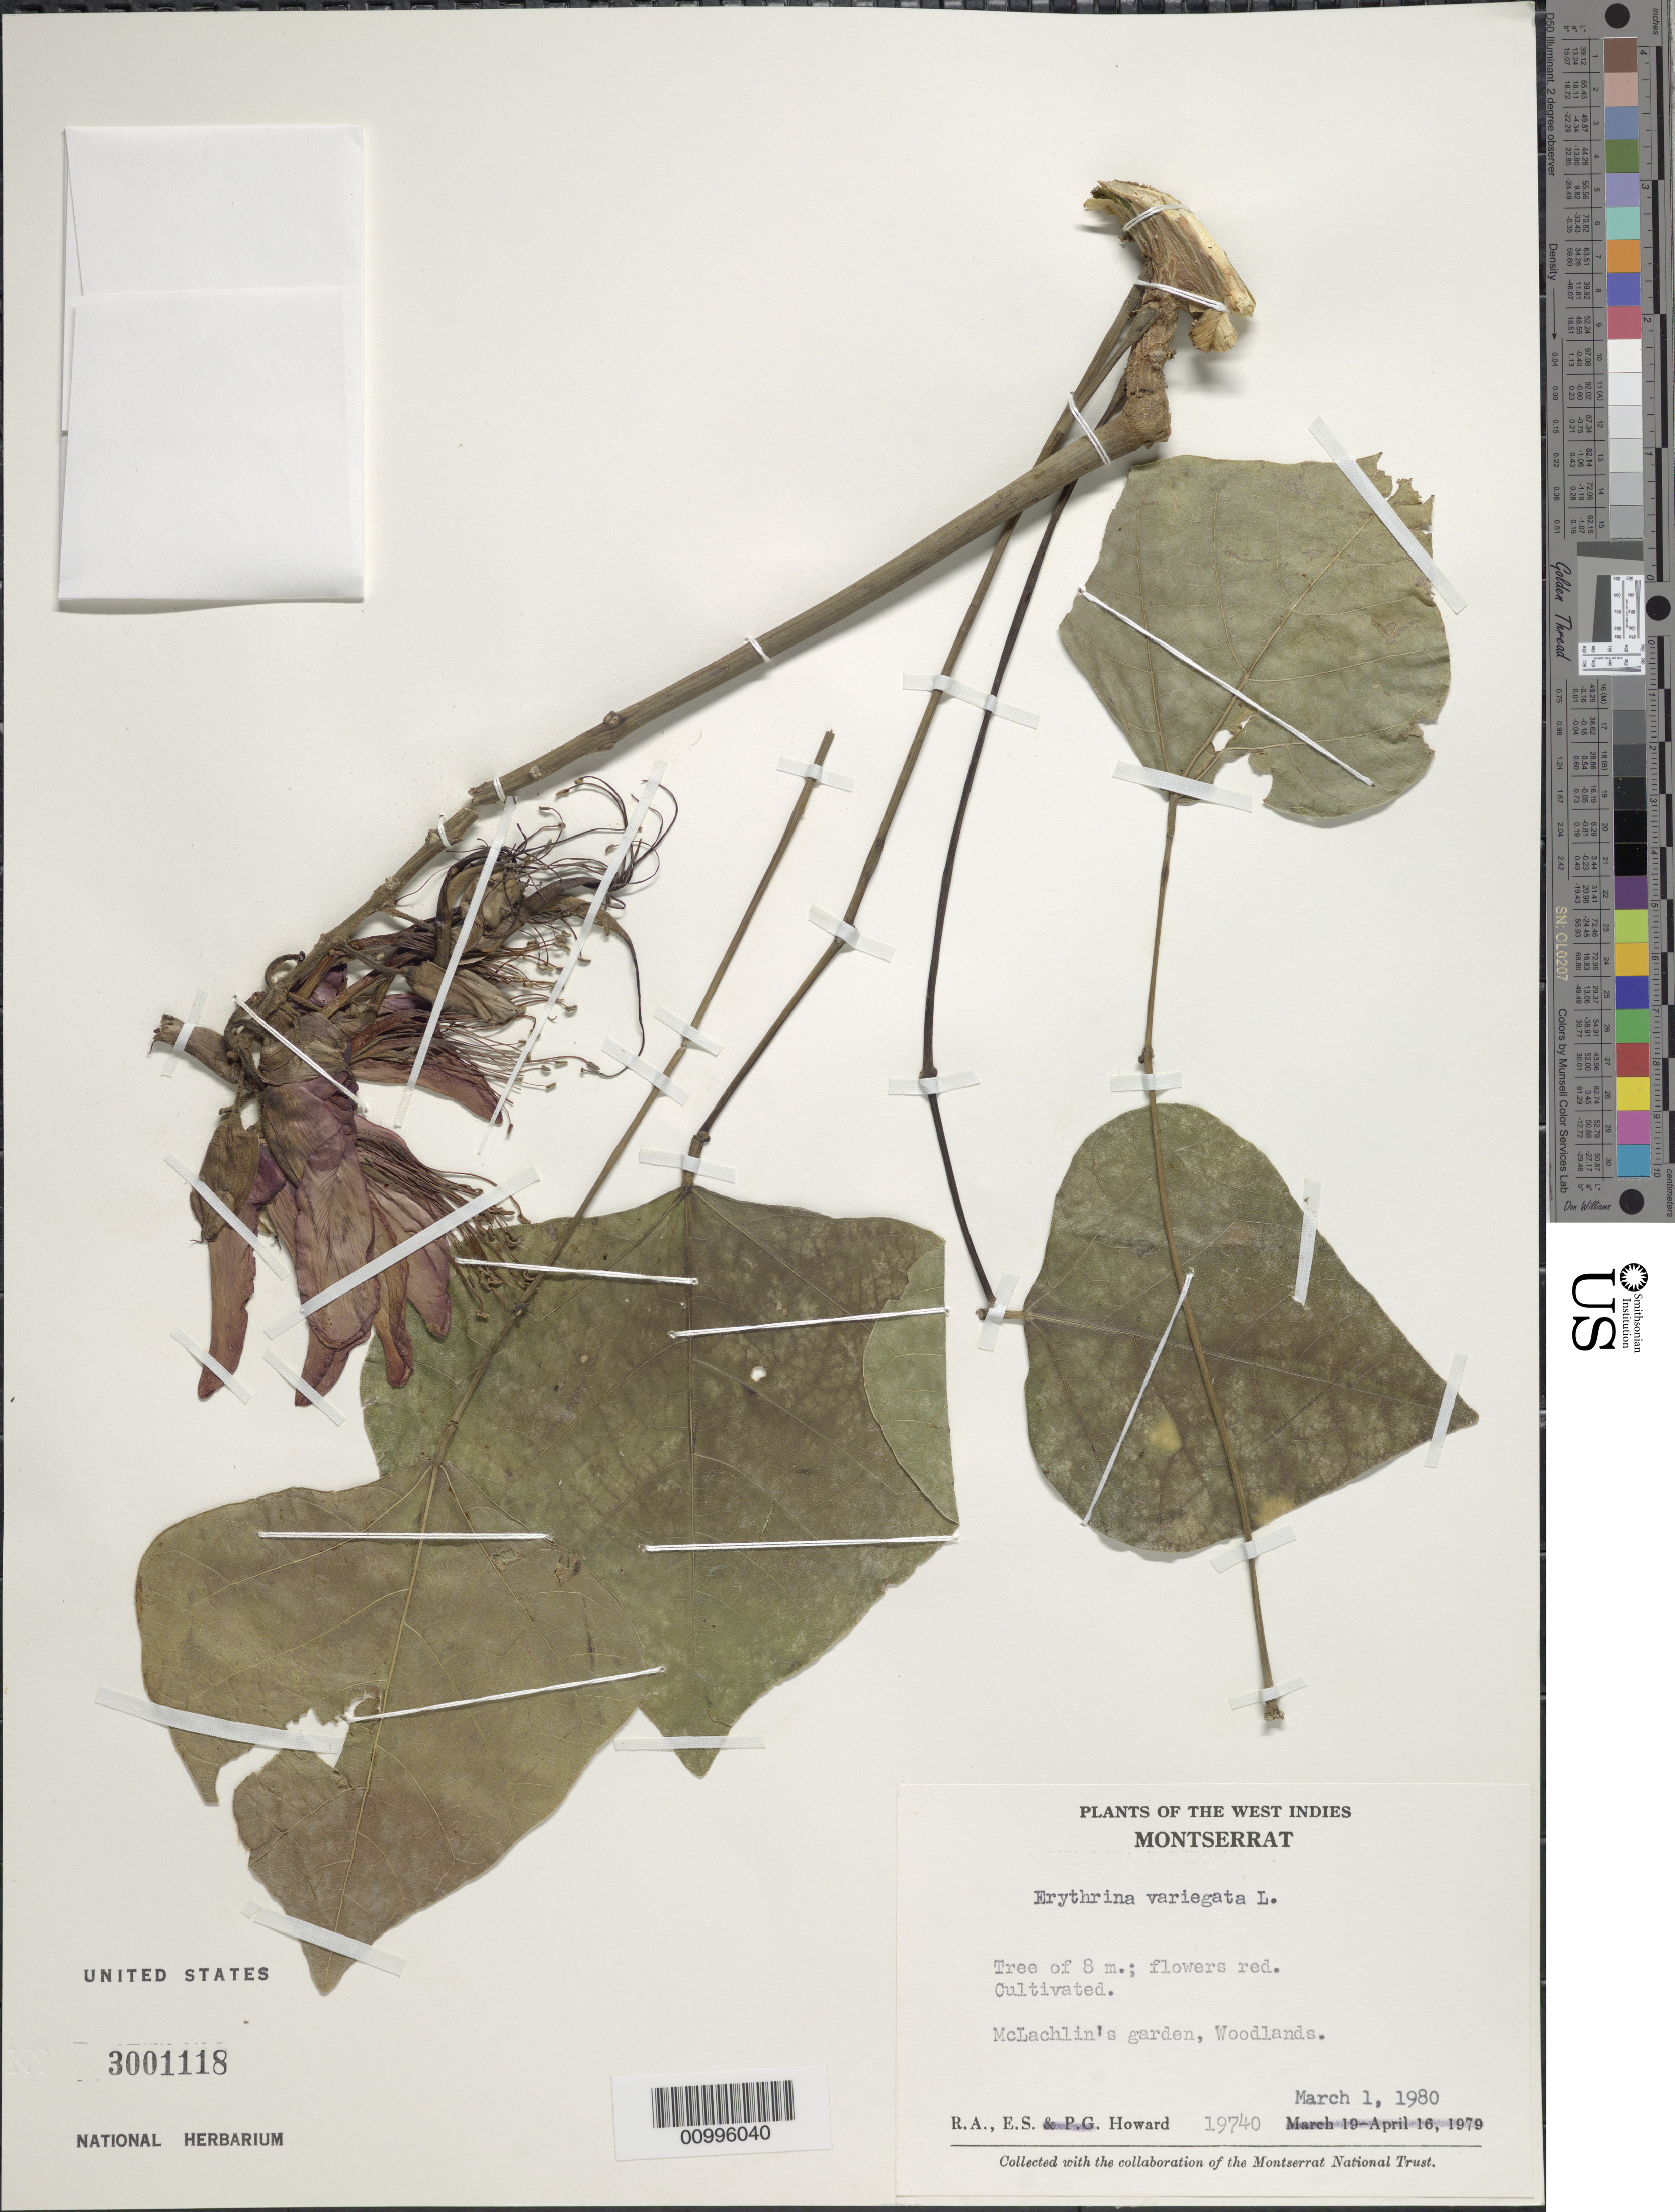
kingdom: Plantae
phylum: Tracheophyta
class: Magnoliopsida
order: Fabales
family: Fabaceae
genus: Erythrina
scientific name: Erythrina variegata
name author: L.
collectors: E. S. Howard & R. A. Howard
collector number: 19740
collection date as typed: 01 Mar 1980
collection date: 1980-03-01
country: Montserrat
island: Montserrat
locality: Tree of 8 m., flowers red, McLachlin's garden, Woodlands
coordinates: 0 N, 0 E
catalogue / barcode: US 3001118